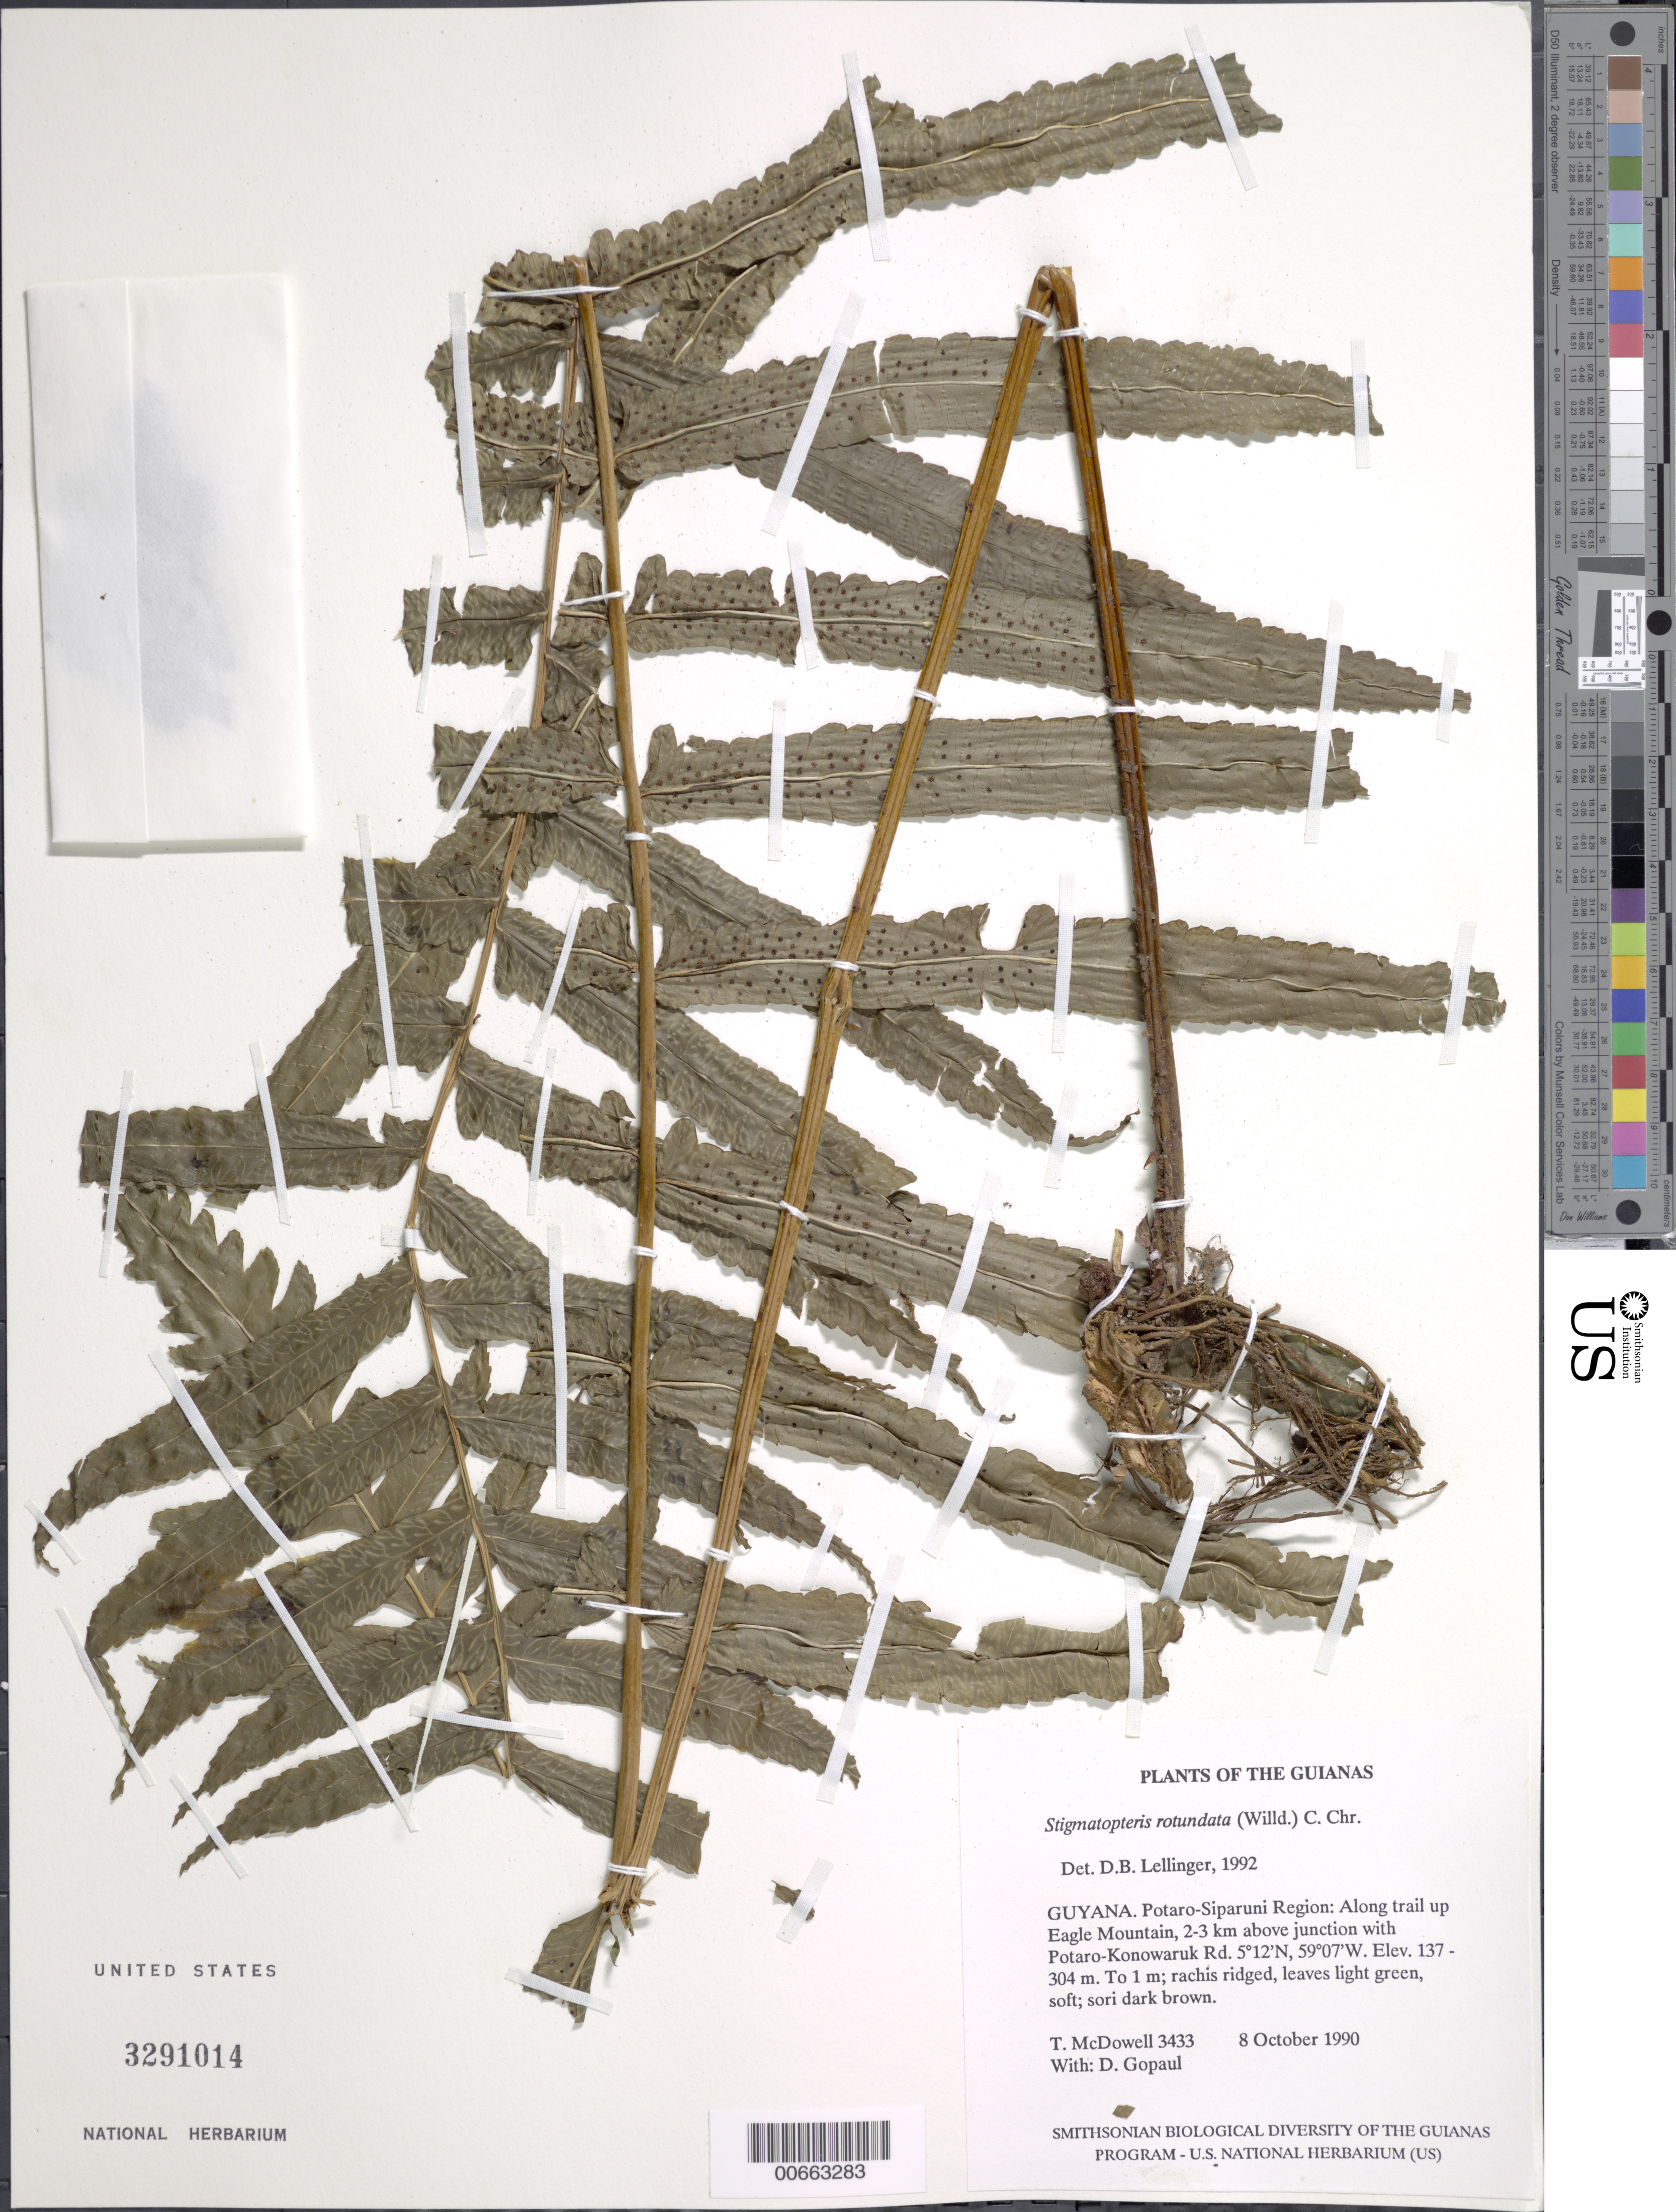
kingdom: Plantae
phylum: Tracheophyta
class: Polypodiopsida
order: Polypodiales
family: Dryopteridaceae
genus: Stigmatopteris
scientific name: Stigmatopteris rotundata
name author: (Willd.) C. Chr.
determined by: Lellinger, David B., (BOT), Smithsonian Institution - National Museum of Natural History (UNITED STATES)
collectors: T. McDowell & D. Gopaul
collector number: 3433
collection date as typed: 8 October 1990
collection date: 1990-10-08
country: Guyana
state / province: Potaro-Siparuni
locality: Along trail up Eagle Mountain, 2-3 km above junction with Potaro-Konowaruk Rd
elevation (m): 137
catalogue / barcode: US 3291014